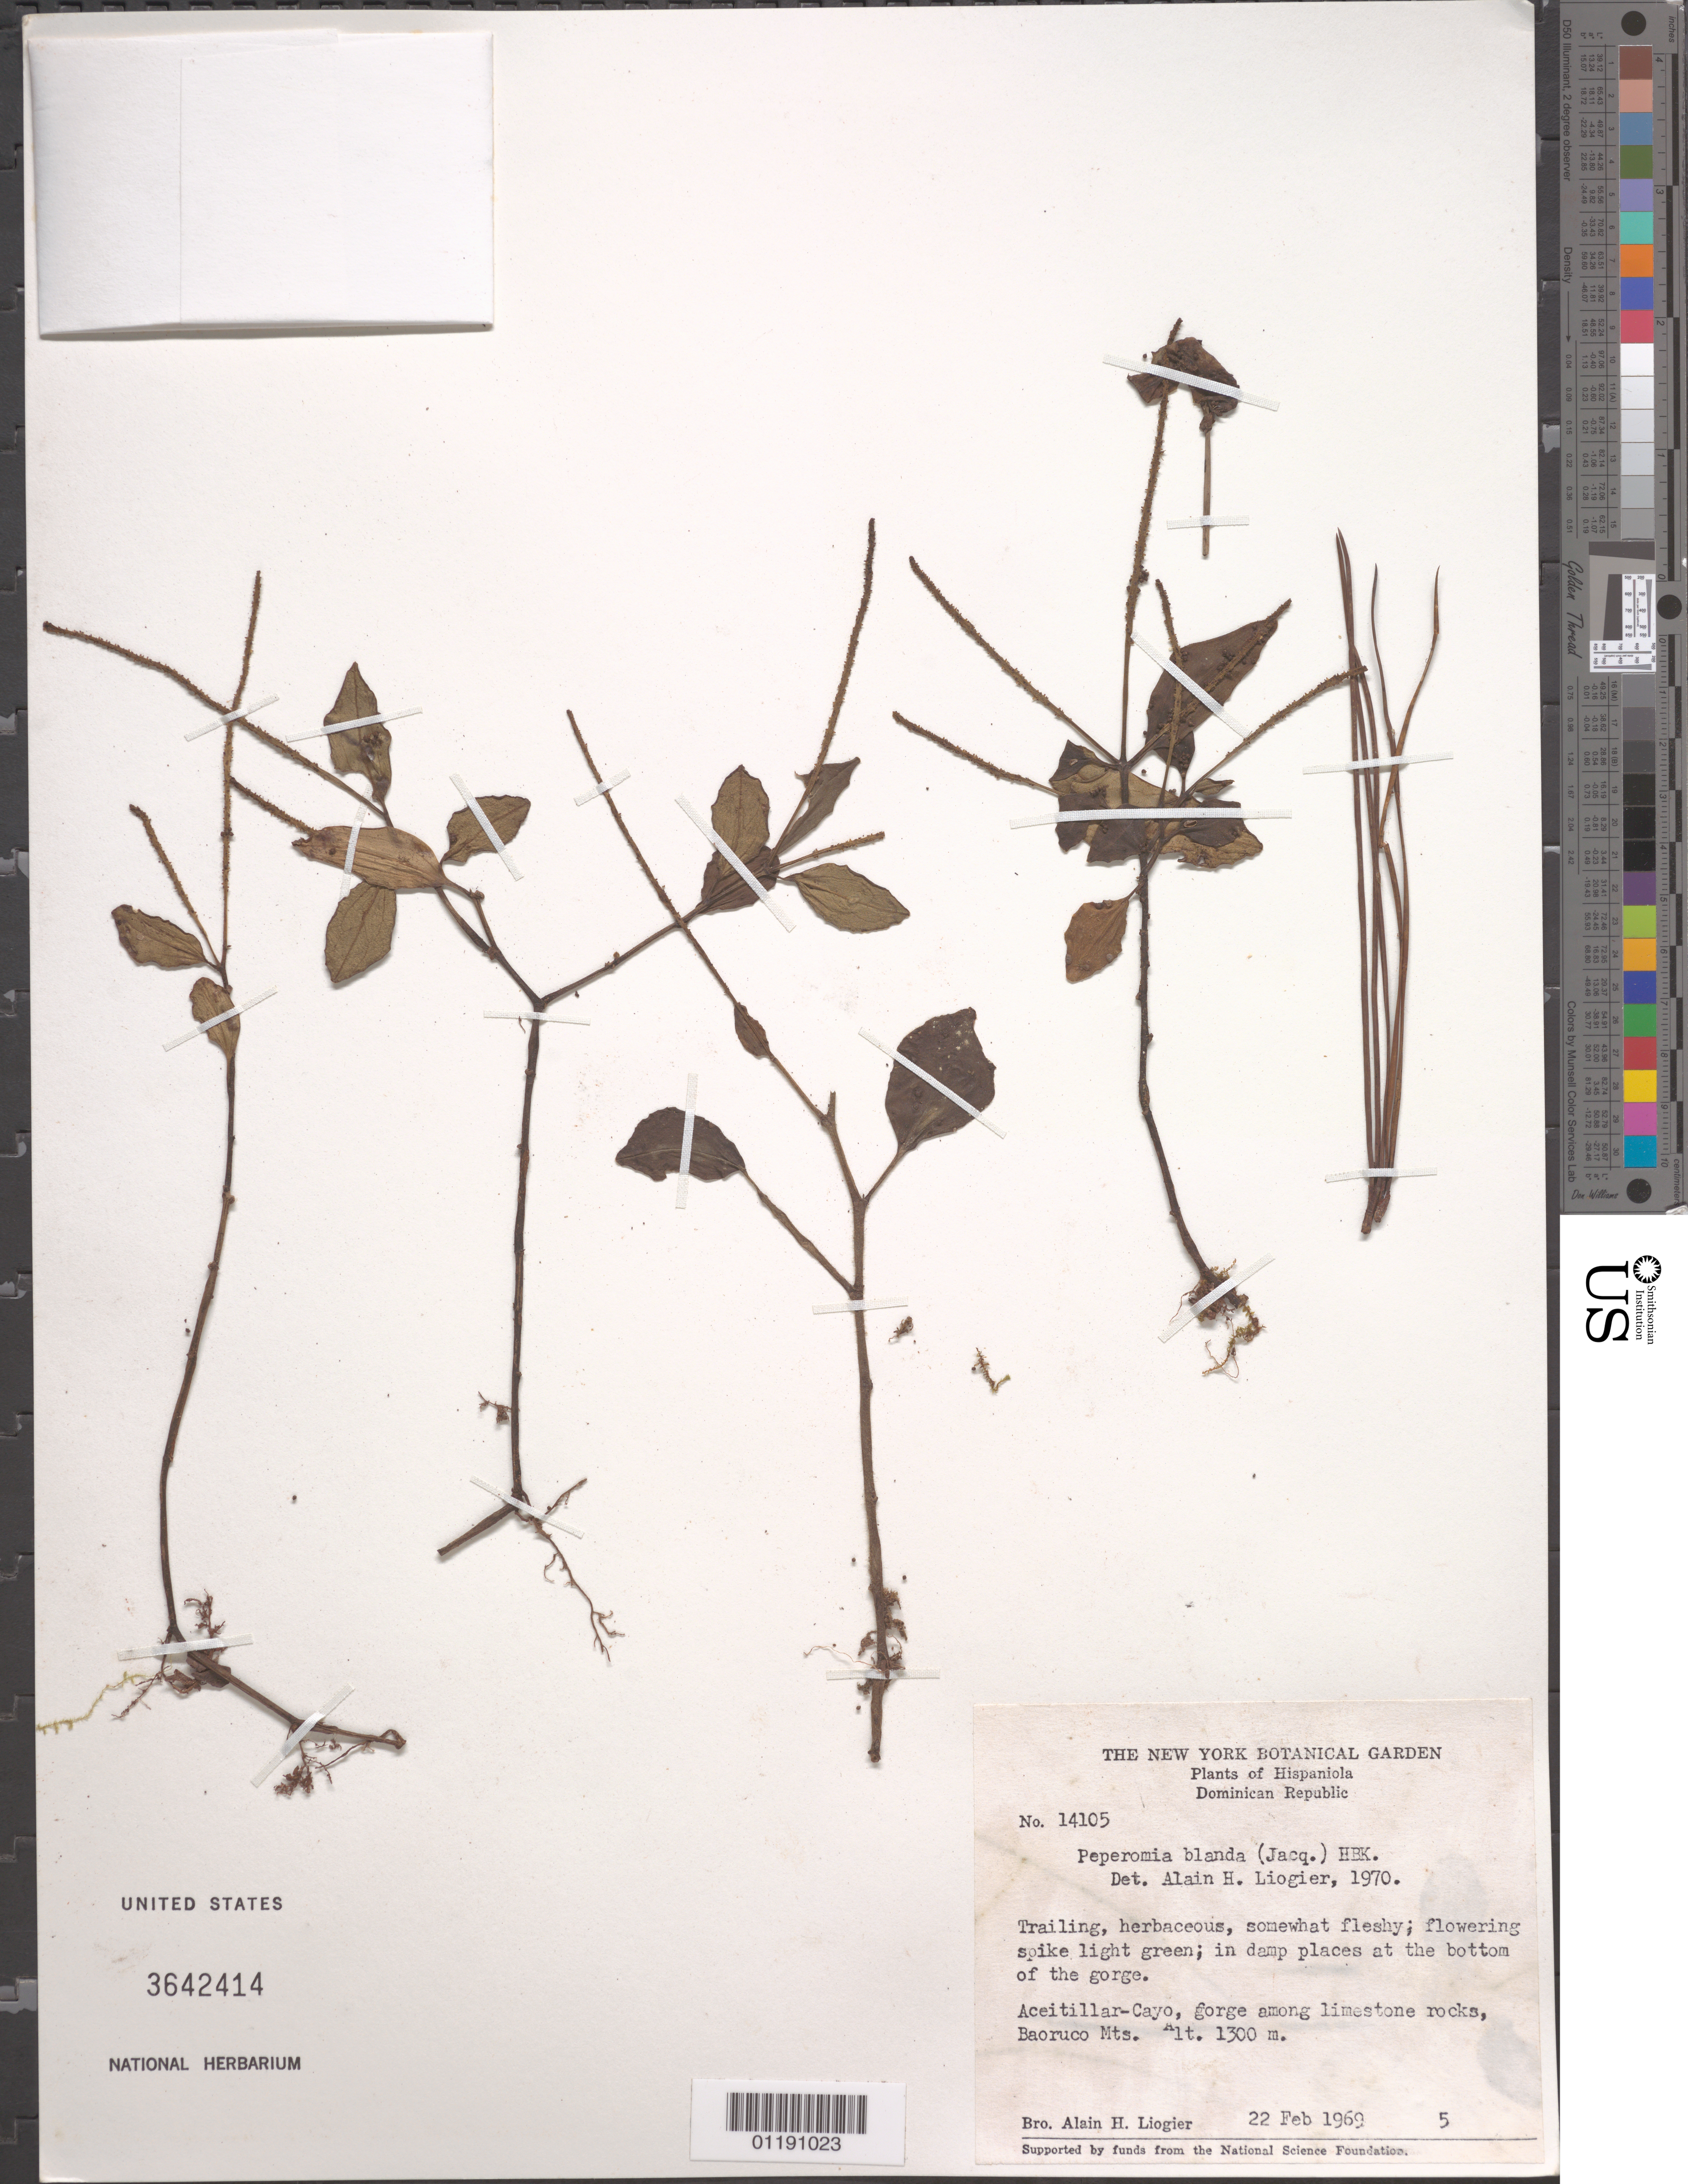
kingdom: Plantae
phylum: Tracheophyta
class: Magnoliopsida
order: Piperales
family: Piperaceae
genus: Peperomia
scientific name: Peperomia blanda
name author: (Jacq.) Kunth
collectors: A. H. Liogier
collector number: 14105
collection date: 1969-02-22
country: Dominican Republic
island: Hispaniola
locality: Aceitillar-Cayo, gorge among limestone rocks, Baoruco Mts.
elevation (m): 1300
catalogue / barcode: US 3642414